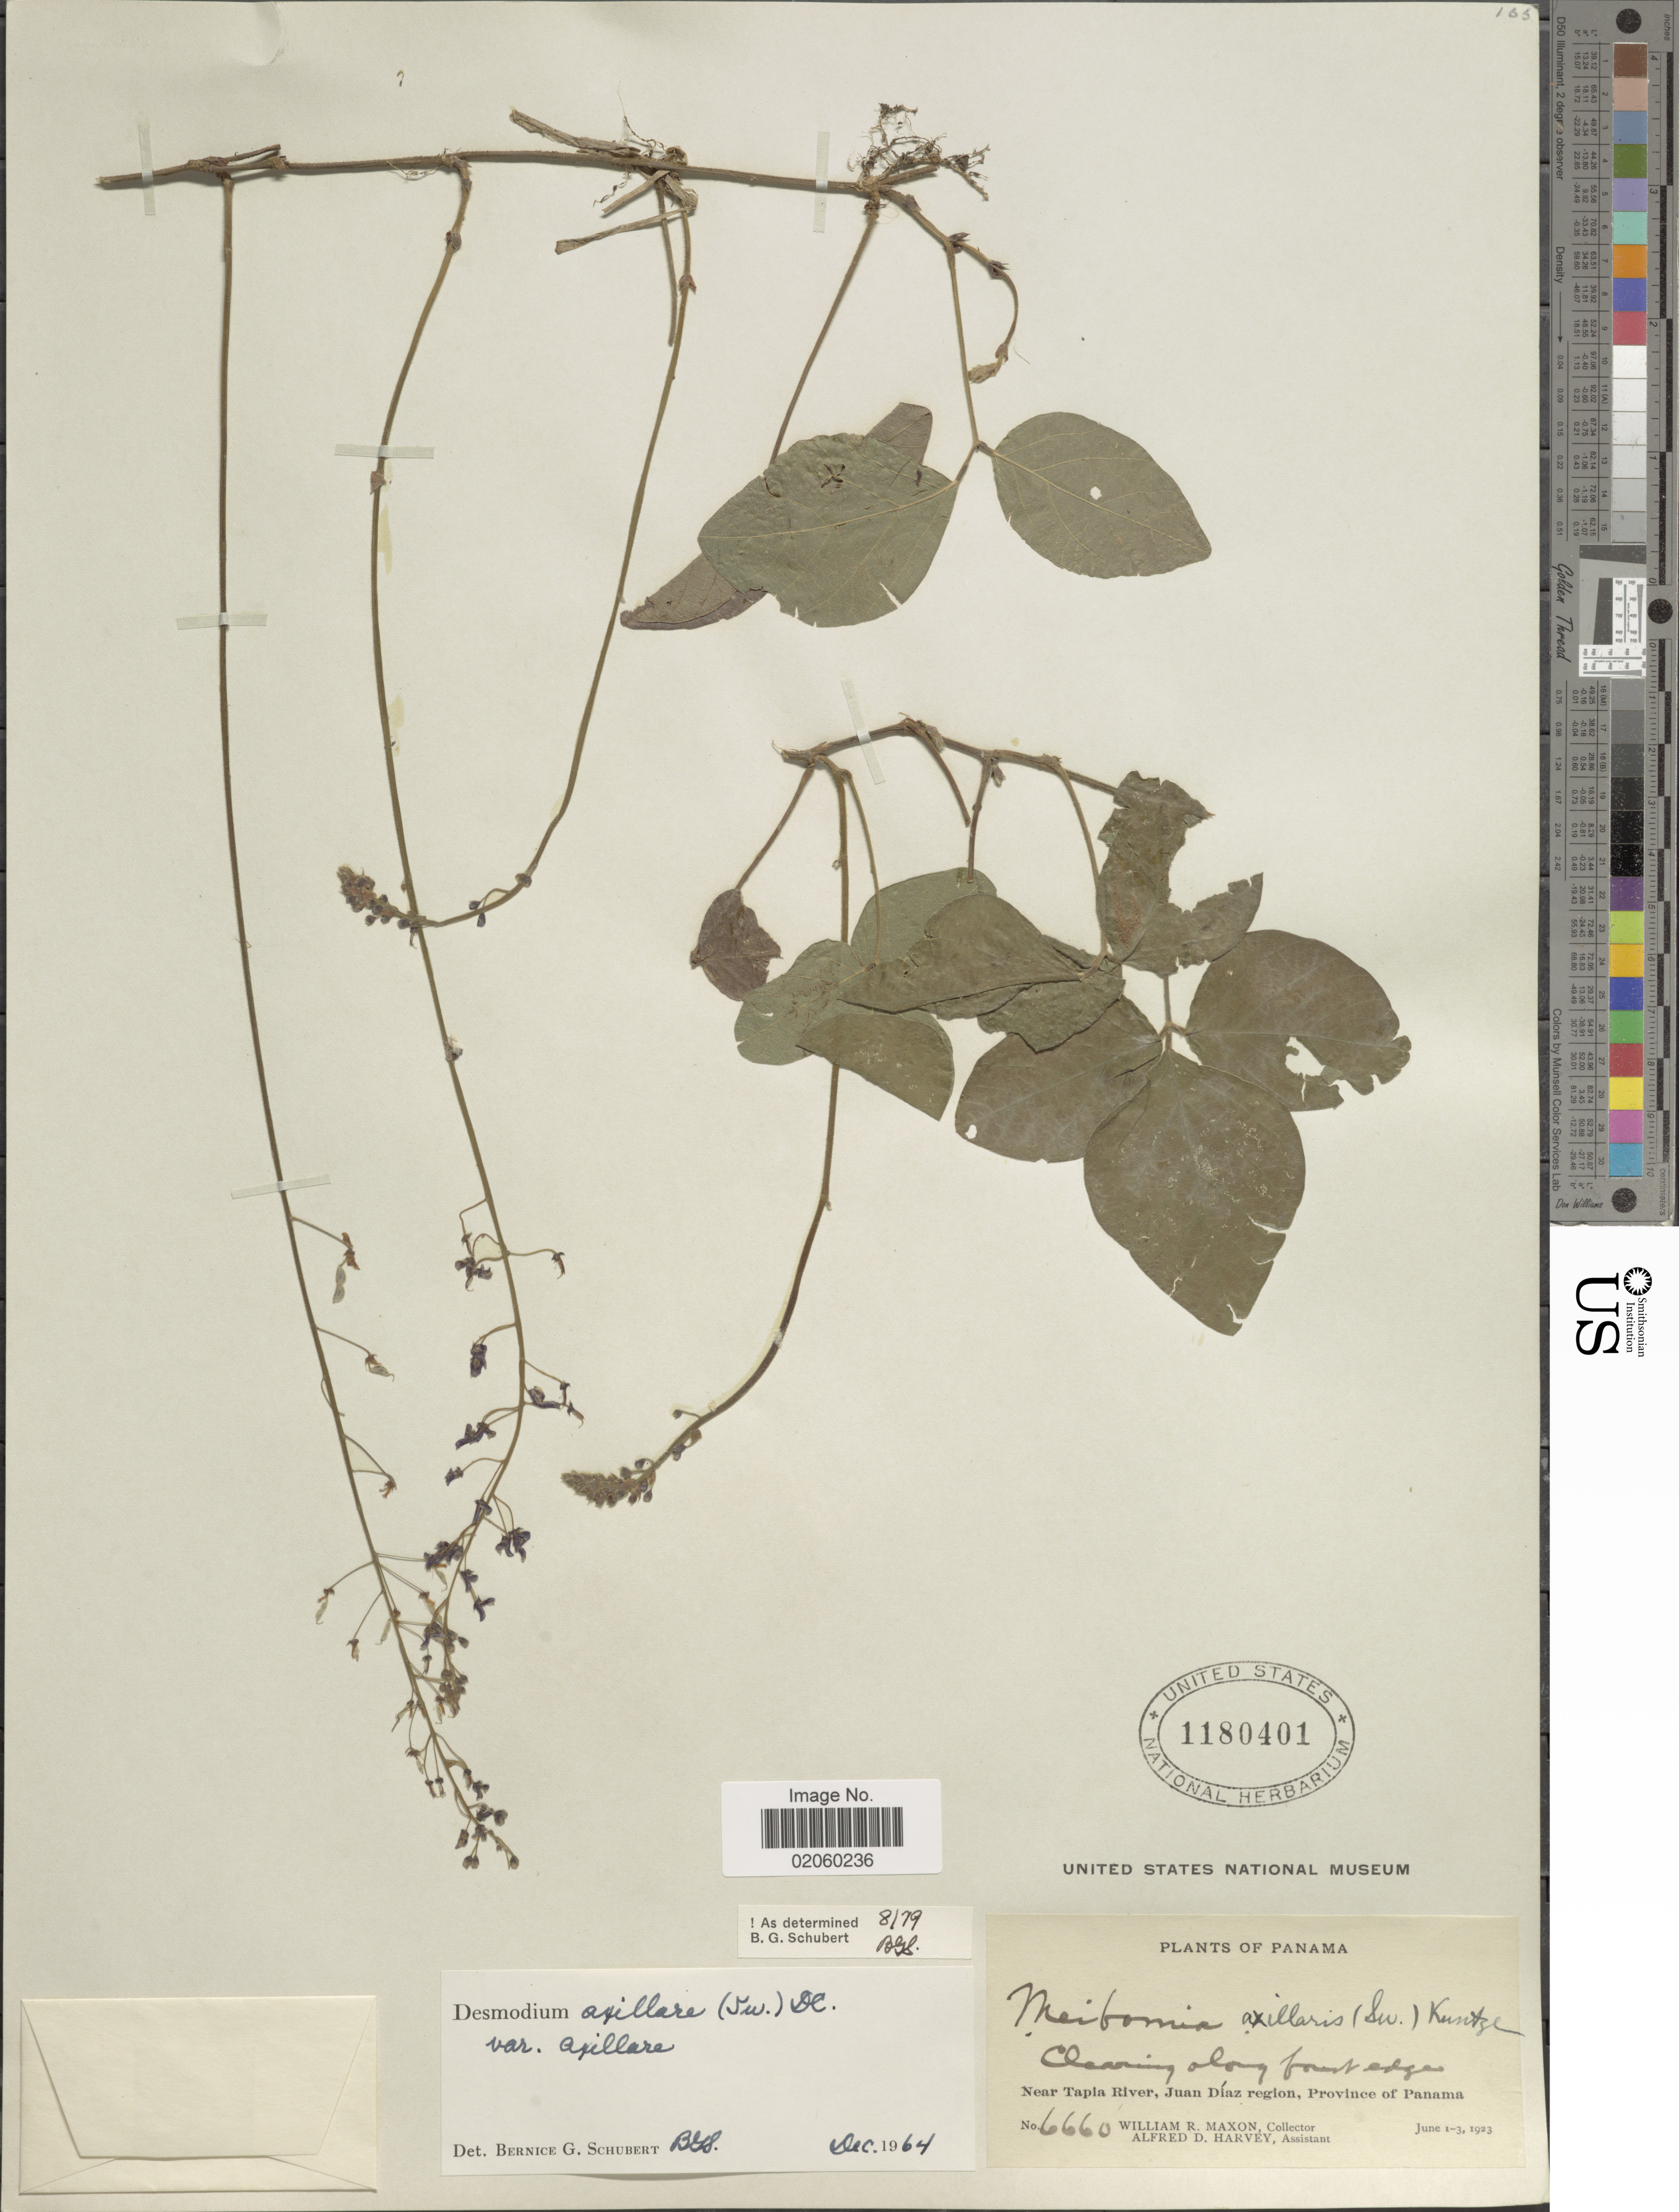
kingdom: Plantae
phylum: Tracheophyta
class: Magnoliopsida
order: Fabales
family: Fabaceae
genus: Desmodium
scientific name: Desmodium axillare var. axillare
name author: (Sw.) DC.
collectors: W. R. Maxon & A. D. Harvey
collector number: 6660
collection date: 1923-06-01/1923-06-03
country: Panama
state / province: Panamá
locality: Near Tapia River, Juan Diaz region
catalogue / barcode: US 1180401